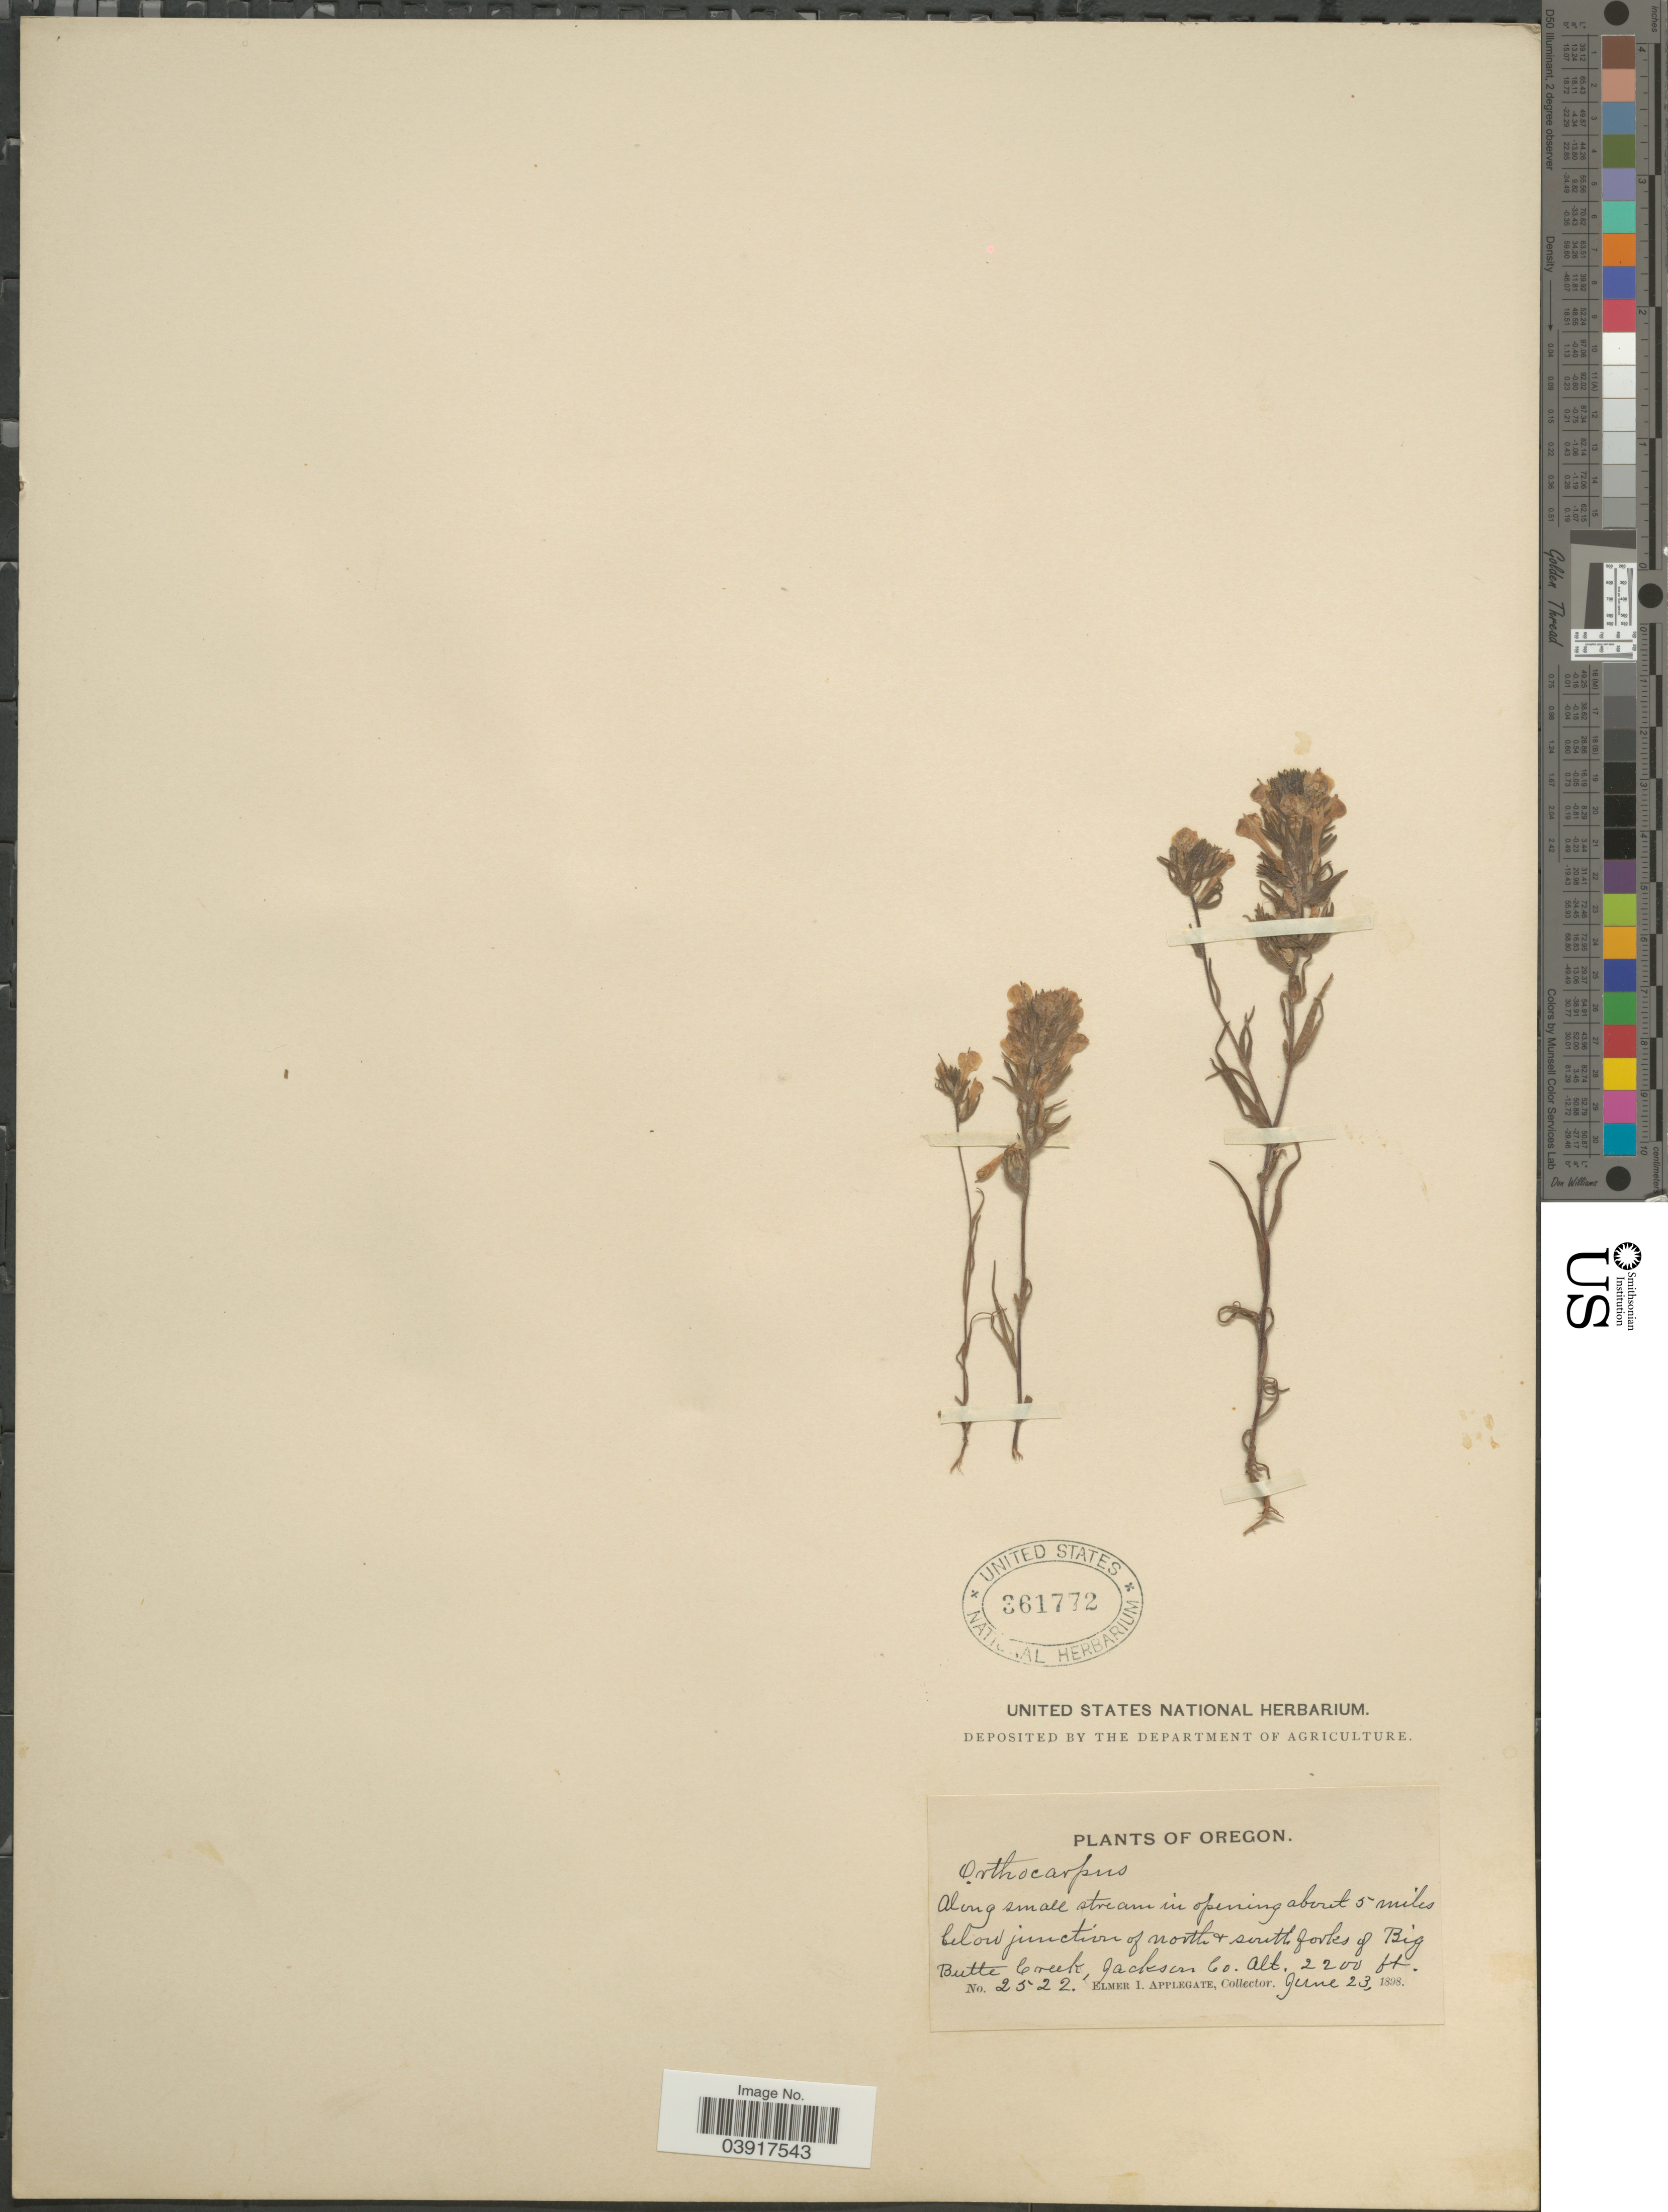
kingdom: Plantae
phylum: Tracheophyta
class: Magnoliopsida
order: Lamiales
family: Orobanchaceae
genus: Orthocarpus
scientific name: Orthocarpus lacerus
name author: Benth.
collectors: E. I. Applegate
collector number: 2522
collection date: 1898-06-23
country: United States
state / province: Oregon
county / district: Jackson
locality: Along small stream in opening about 5 miles below junction of north & south forks of Big Butte Creek, Jackson Co.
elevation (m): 671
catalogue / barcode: US 361772